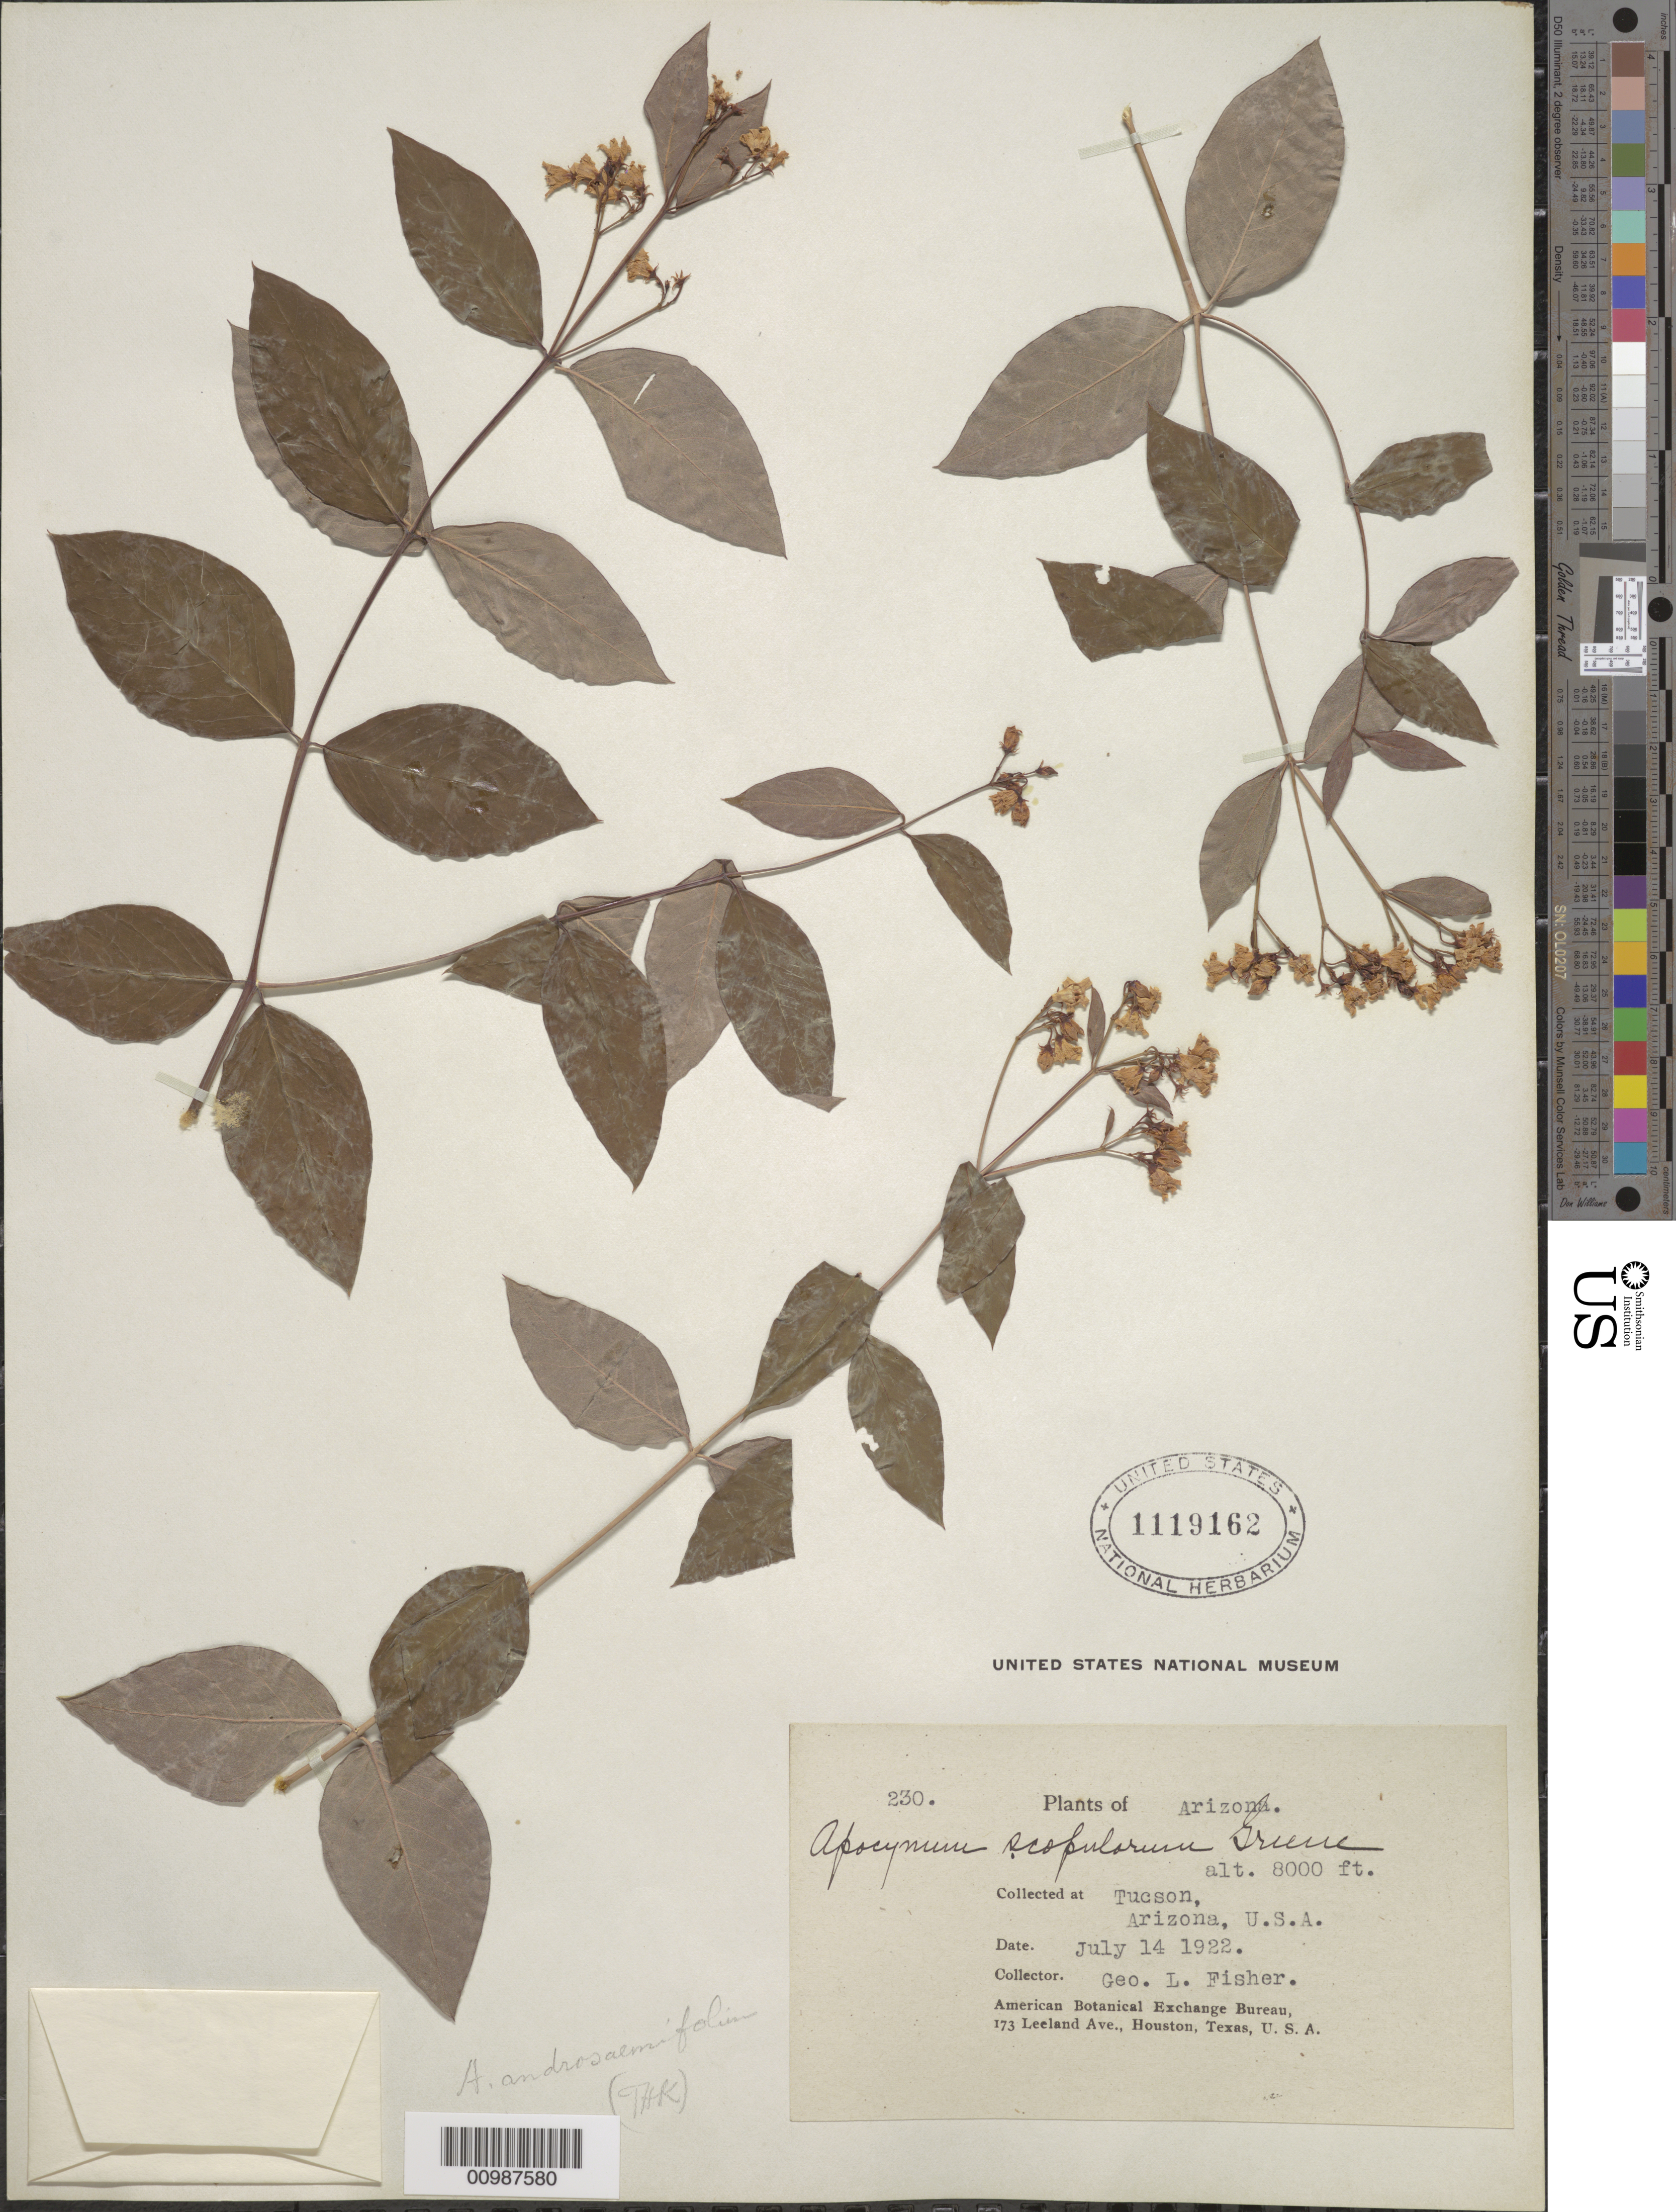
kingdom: Plantae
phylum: Tracheophyta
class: Magnoliopsida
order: Gentianales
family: Apocynaceae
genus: Apocynum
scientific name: Apocynum androsaemifolium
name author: L.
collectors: G. L. Fisher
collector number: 230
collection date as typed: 12 Jul 1922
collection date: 1922-07-12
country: United States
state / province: Arizona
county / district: Pima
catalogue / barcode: US 1119162